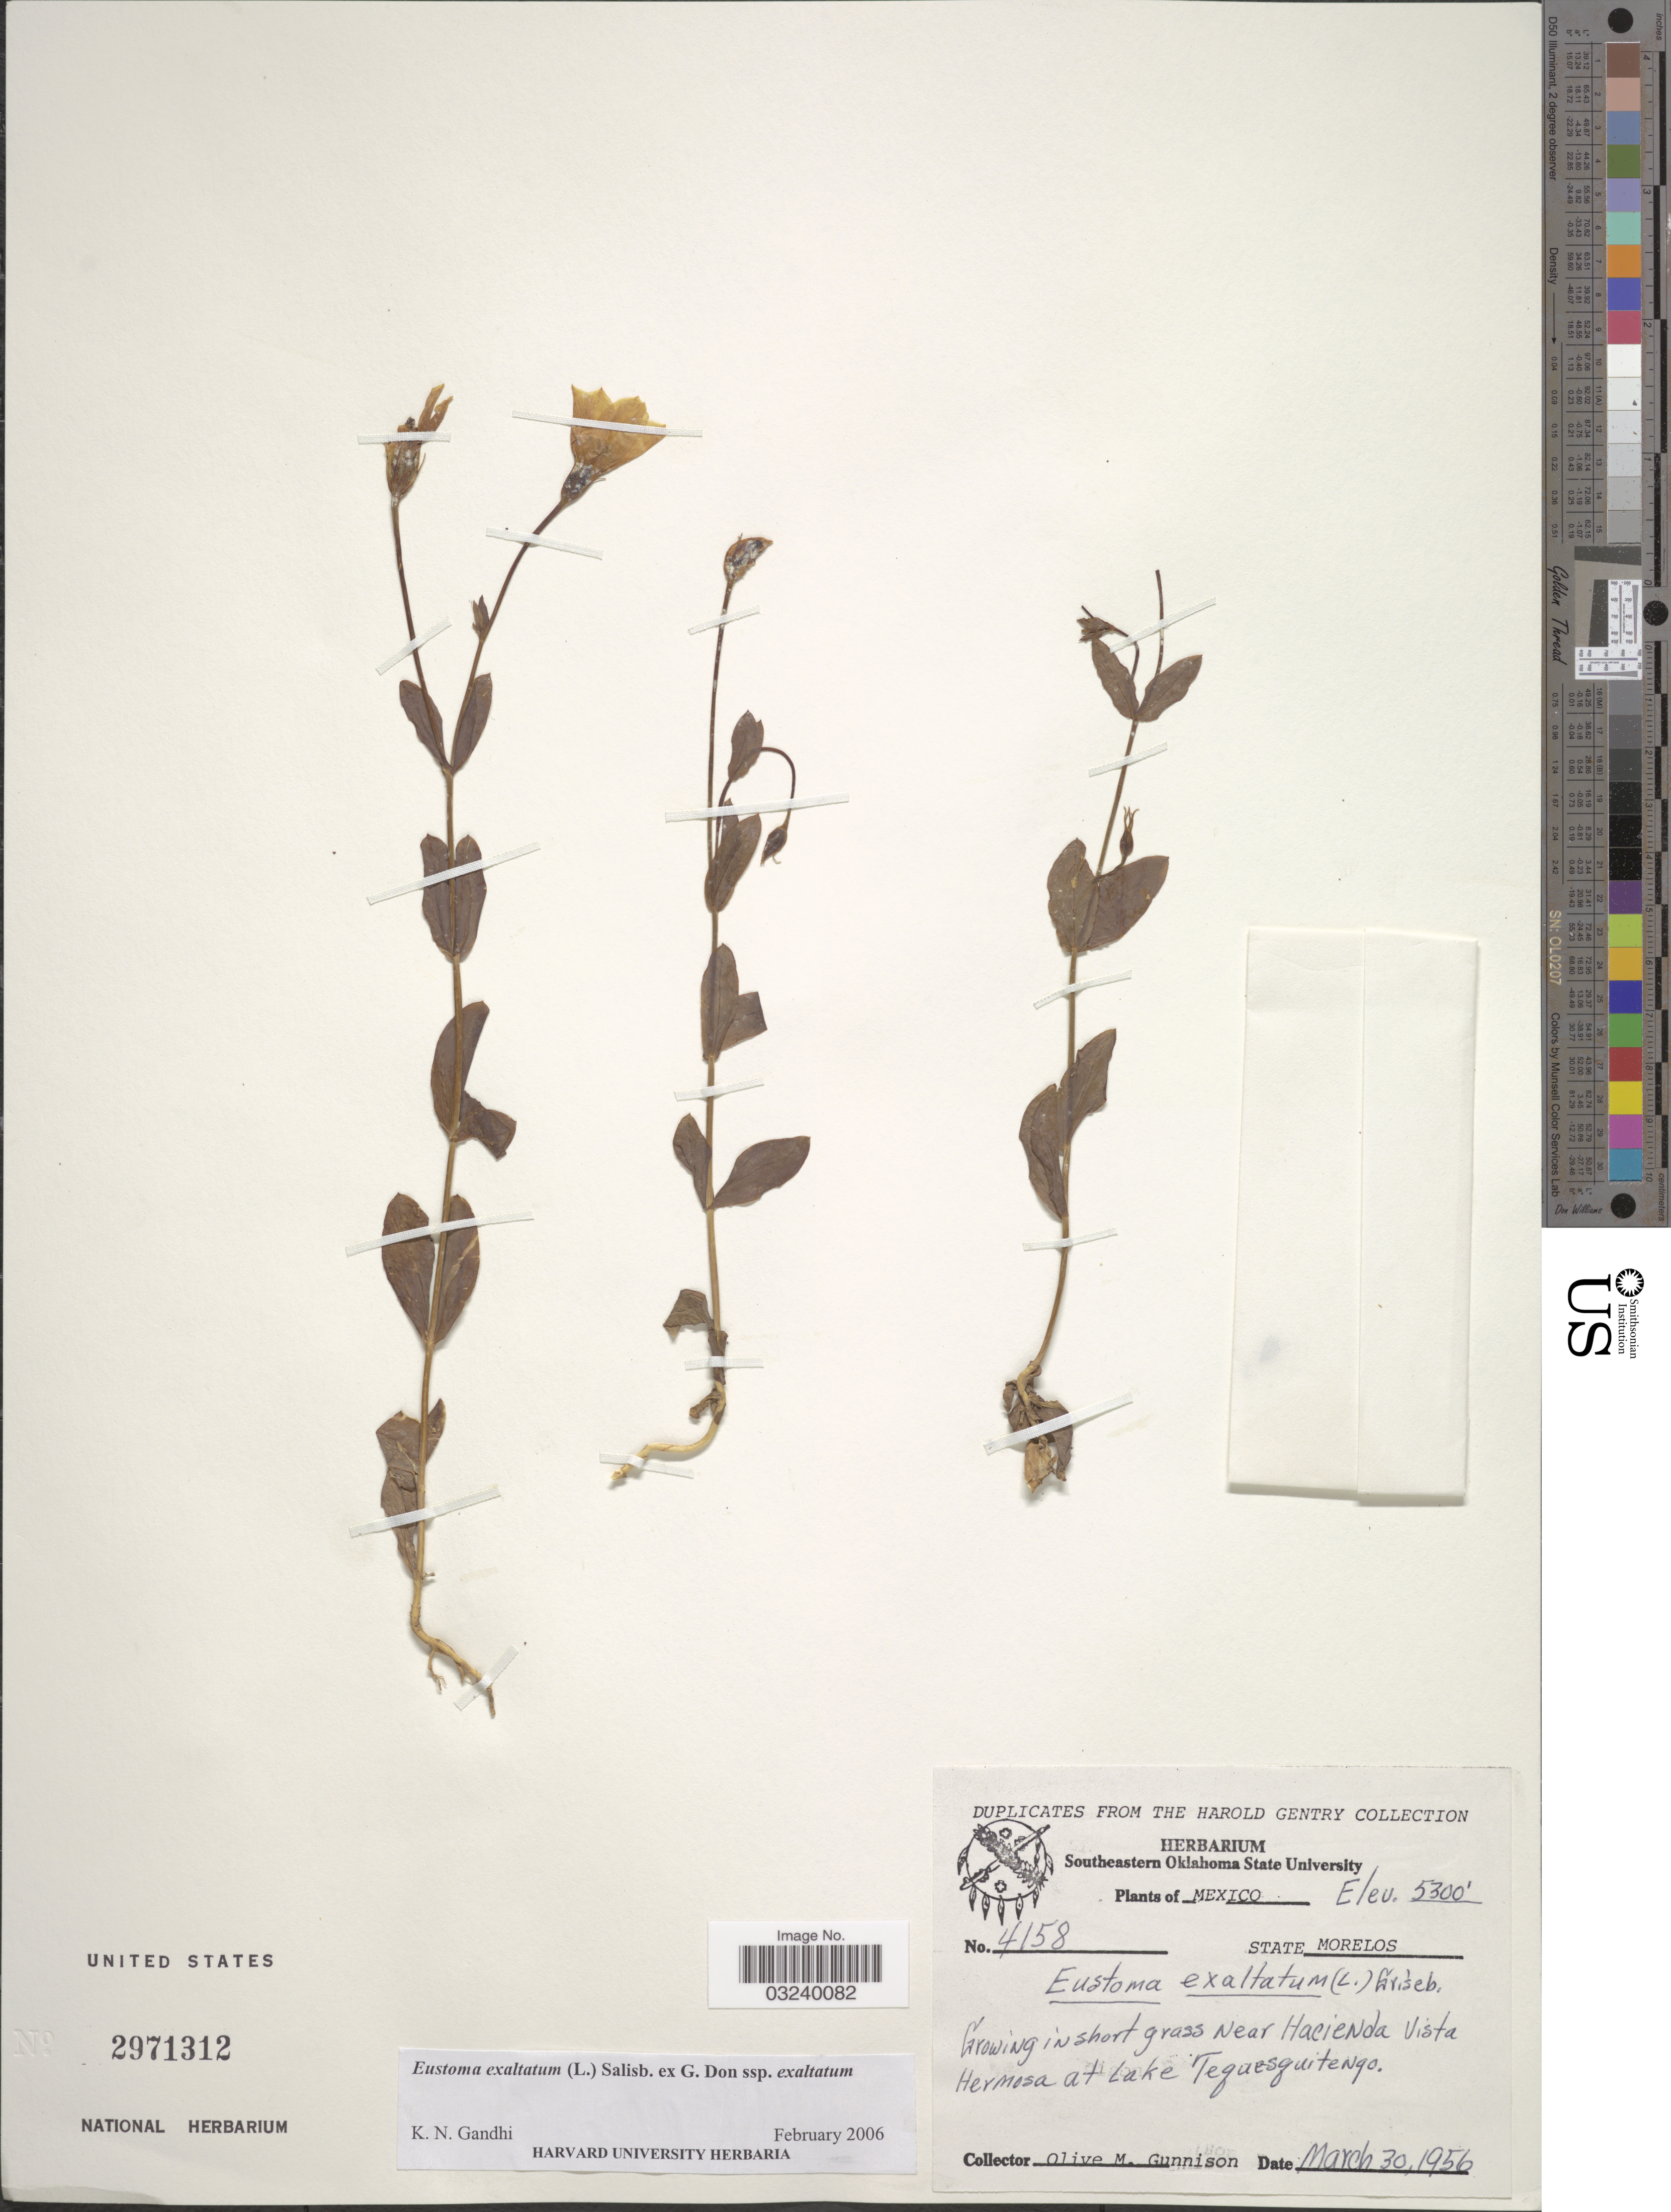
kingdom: Plantae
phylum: Tracheophyta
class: Magnoliopsida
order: Gentianales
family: Gentianaceae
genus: Eustoma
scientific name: Eustoma exaltatum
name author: (L.) Salisb. ex Don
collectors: Gunnison, O. M.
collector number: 4158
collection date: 1956-03-30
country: Mexico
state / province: Morelos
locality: Growing in short grass near Hacienda Vista Hermosa at Lake Tequesquitengo.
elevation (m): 1615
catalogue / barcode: US 2971312